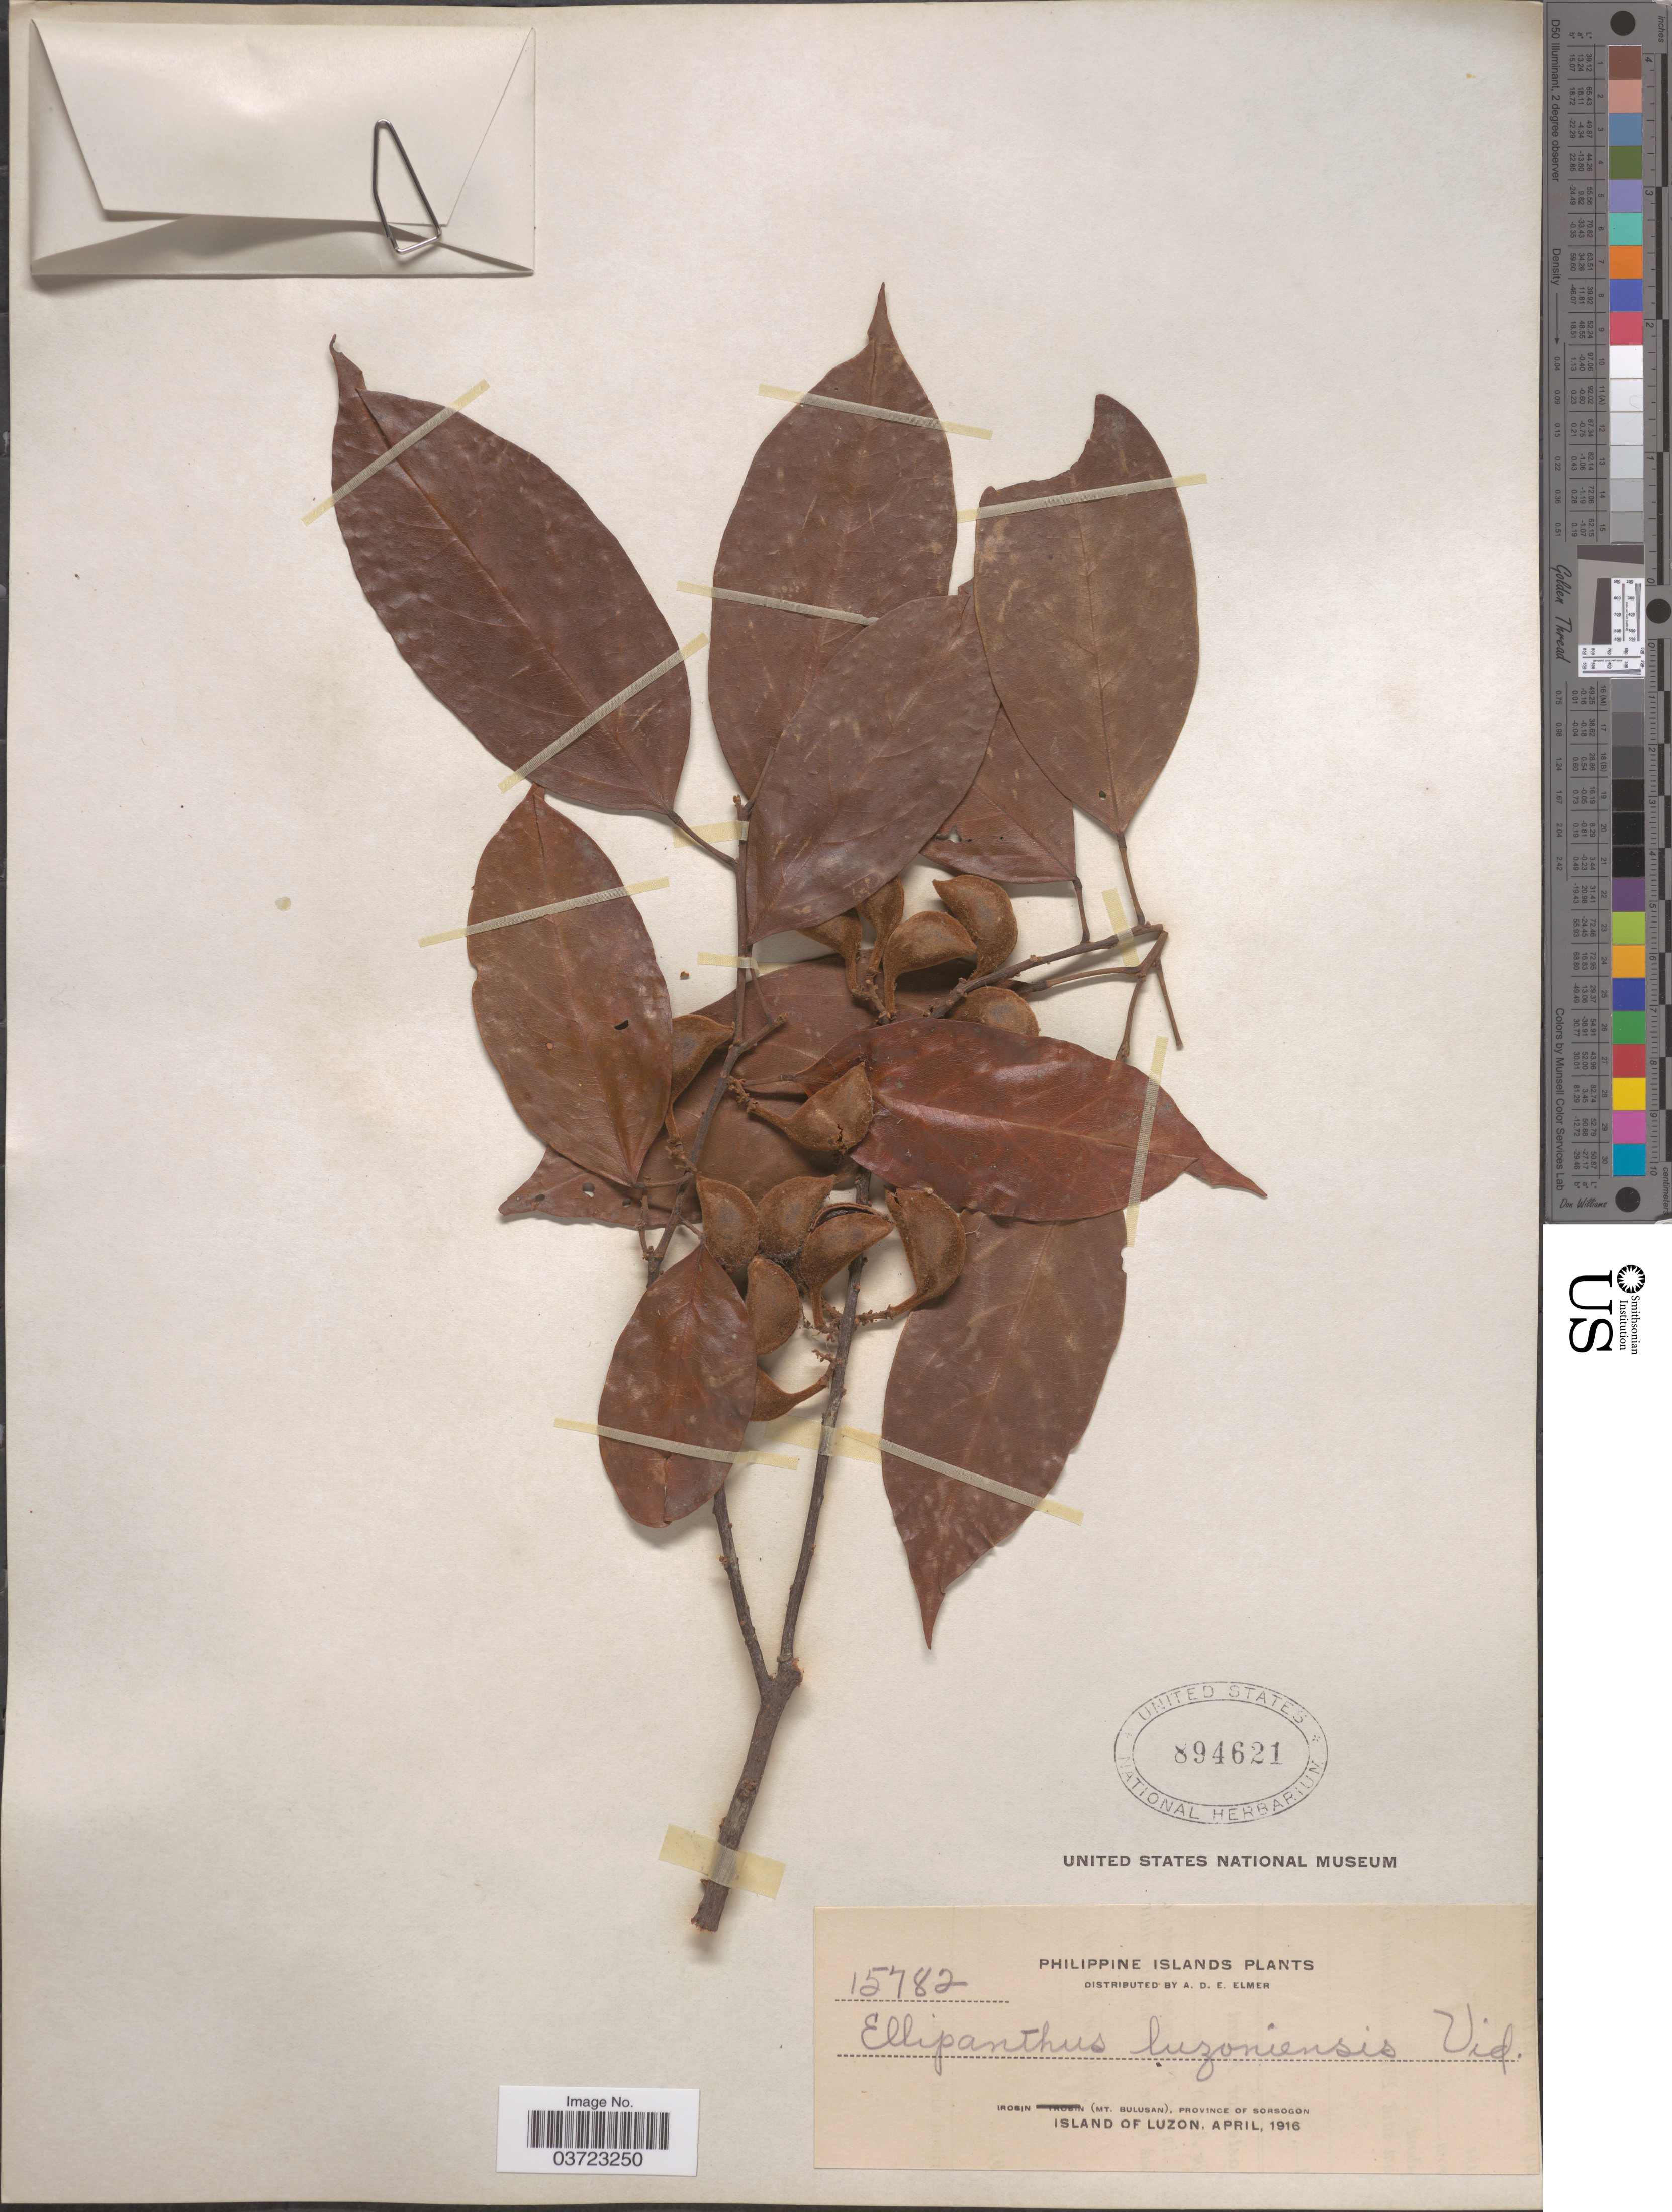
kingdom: Plantae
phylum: Tracheophyta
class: Magnoliopsida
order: Oxalidales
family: Connaraceae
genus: Ellipanthus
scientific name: Ellipanthus luzoniensis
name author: S. Vidal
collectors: A. D. E. Elmer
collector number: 15782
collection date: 1916-04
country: Philippines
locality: Philippine Islands. Irosin (Mt. Bulusan), province of Sorsogon, Island of Luzon.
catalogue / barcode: US 894621